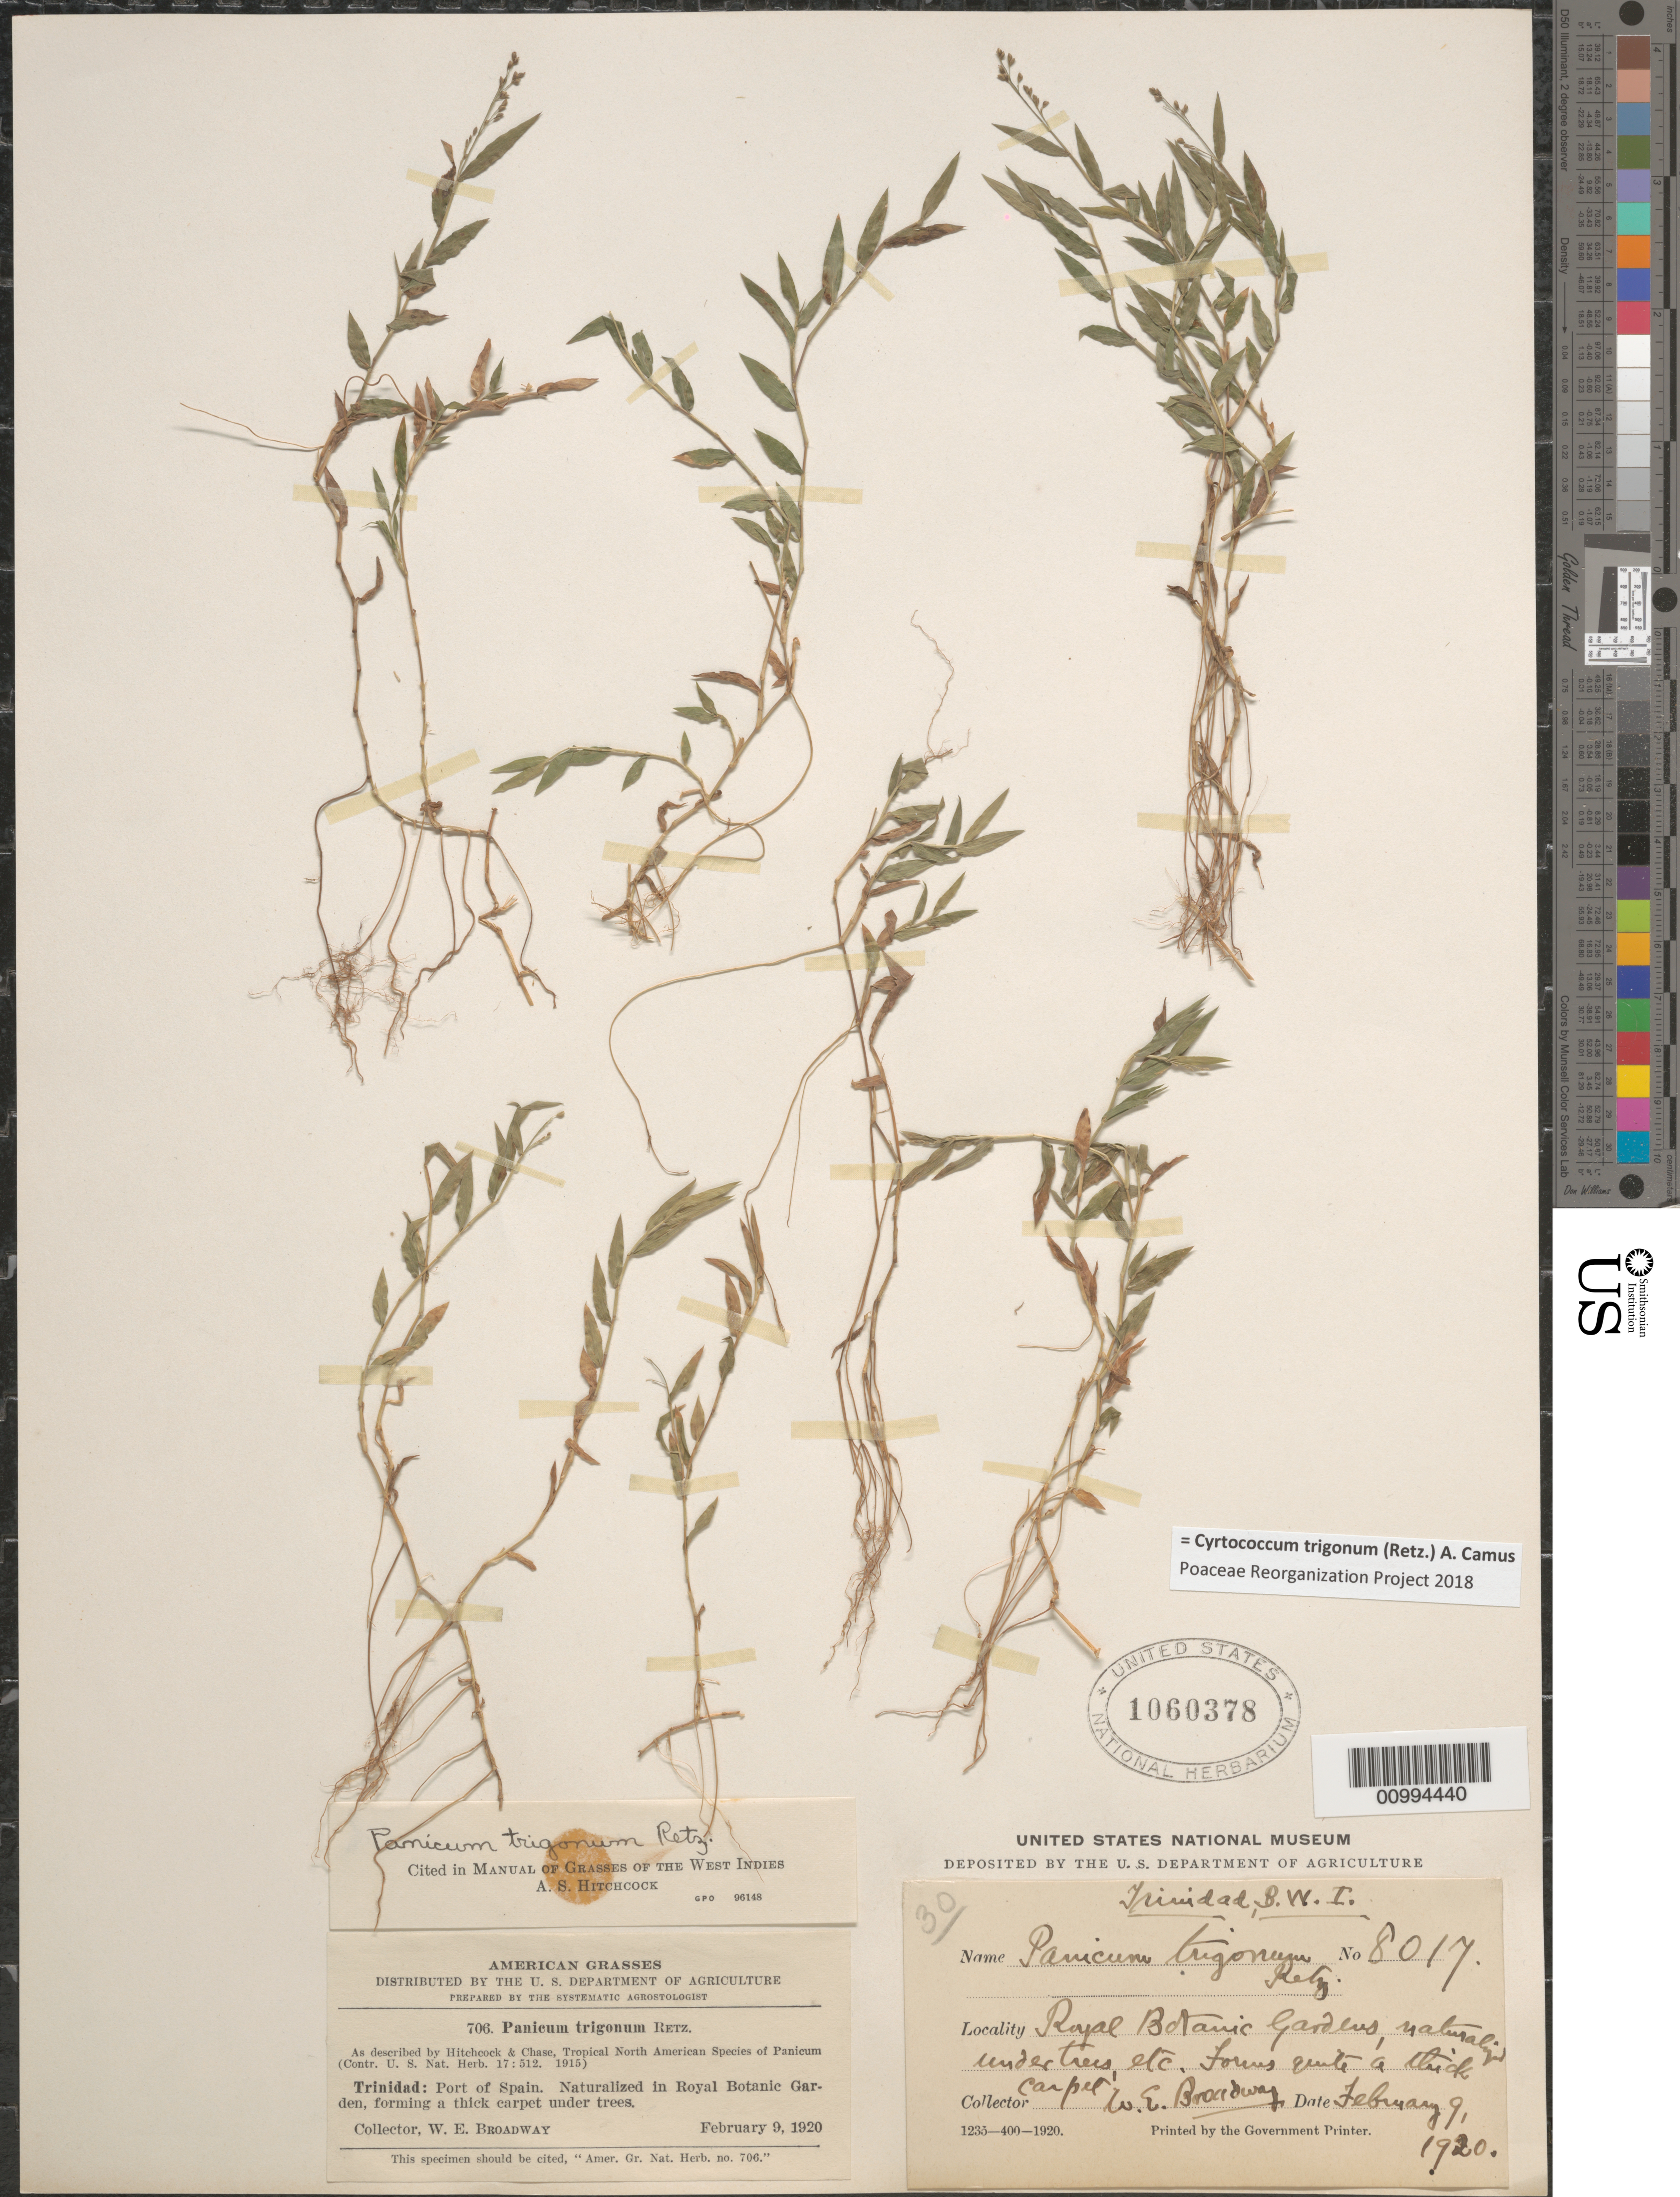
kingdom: Plantae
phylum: Tracheophyta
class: Liliopsida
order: Poales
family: Poaceae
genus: Cyrtococcum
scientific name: Cyrtococcum trigonum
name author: (Retz.) A. Camus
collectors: W. E. Broadway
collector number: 8017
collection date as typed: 09 Feb 1920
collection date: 1920-02-09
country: Trinidad and Tobago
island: Trinidad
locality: Port of Spain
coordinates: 0 N, 0 E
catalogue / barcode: US 1060378